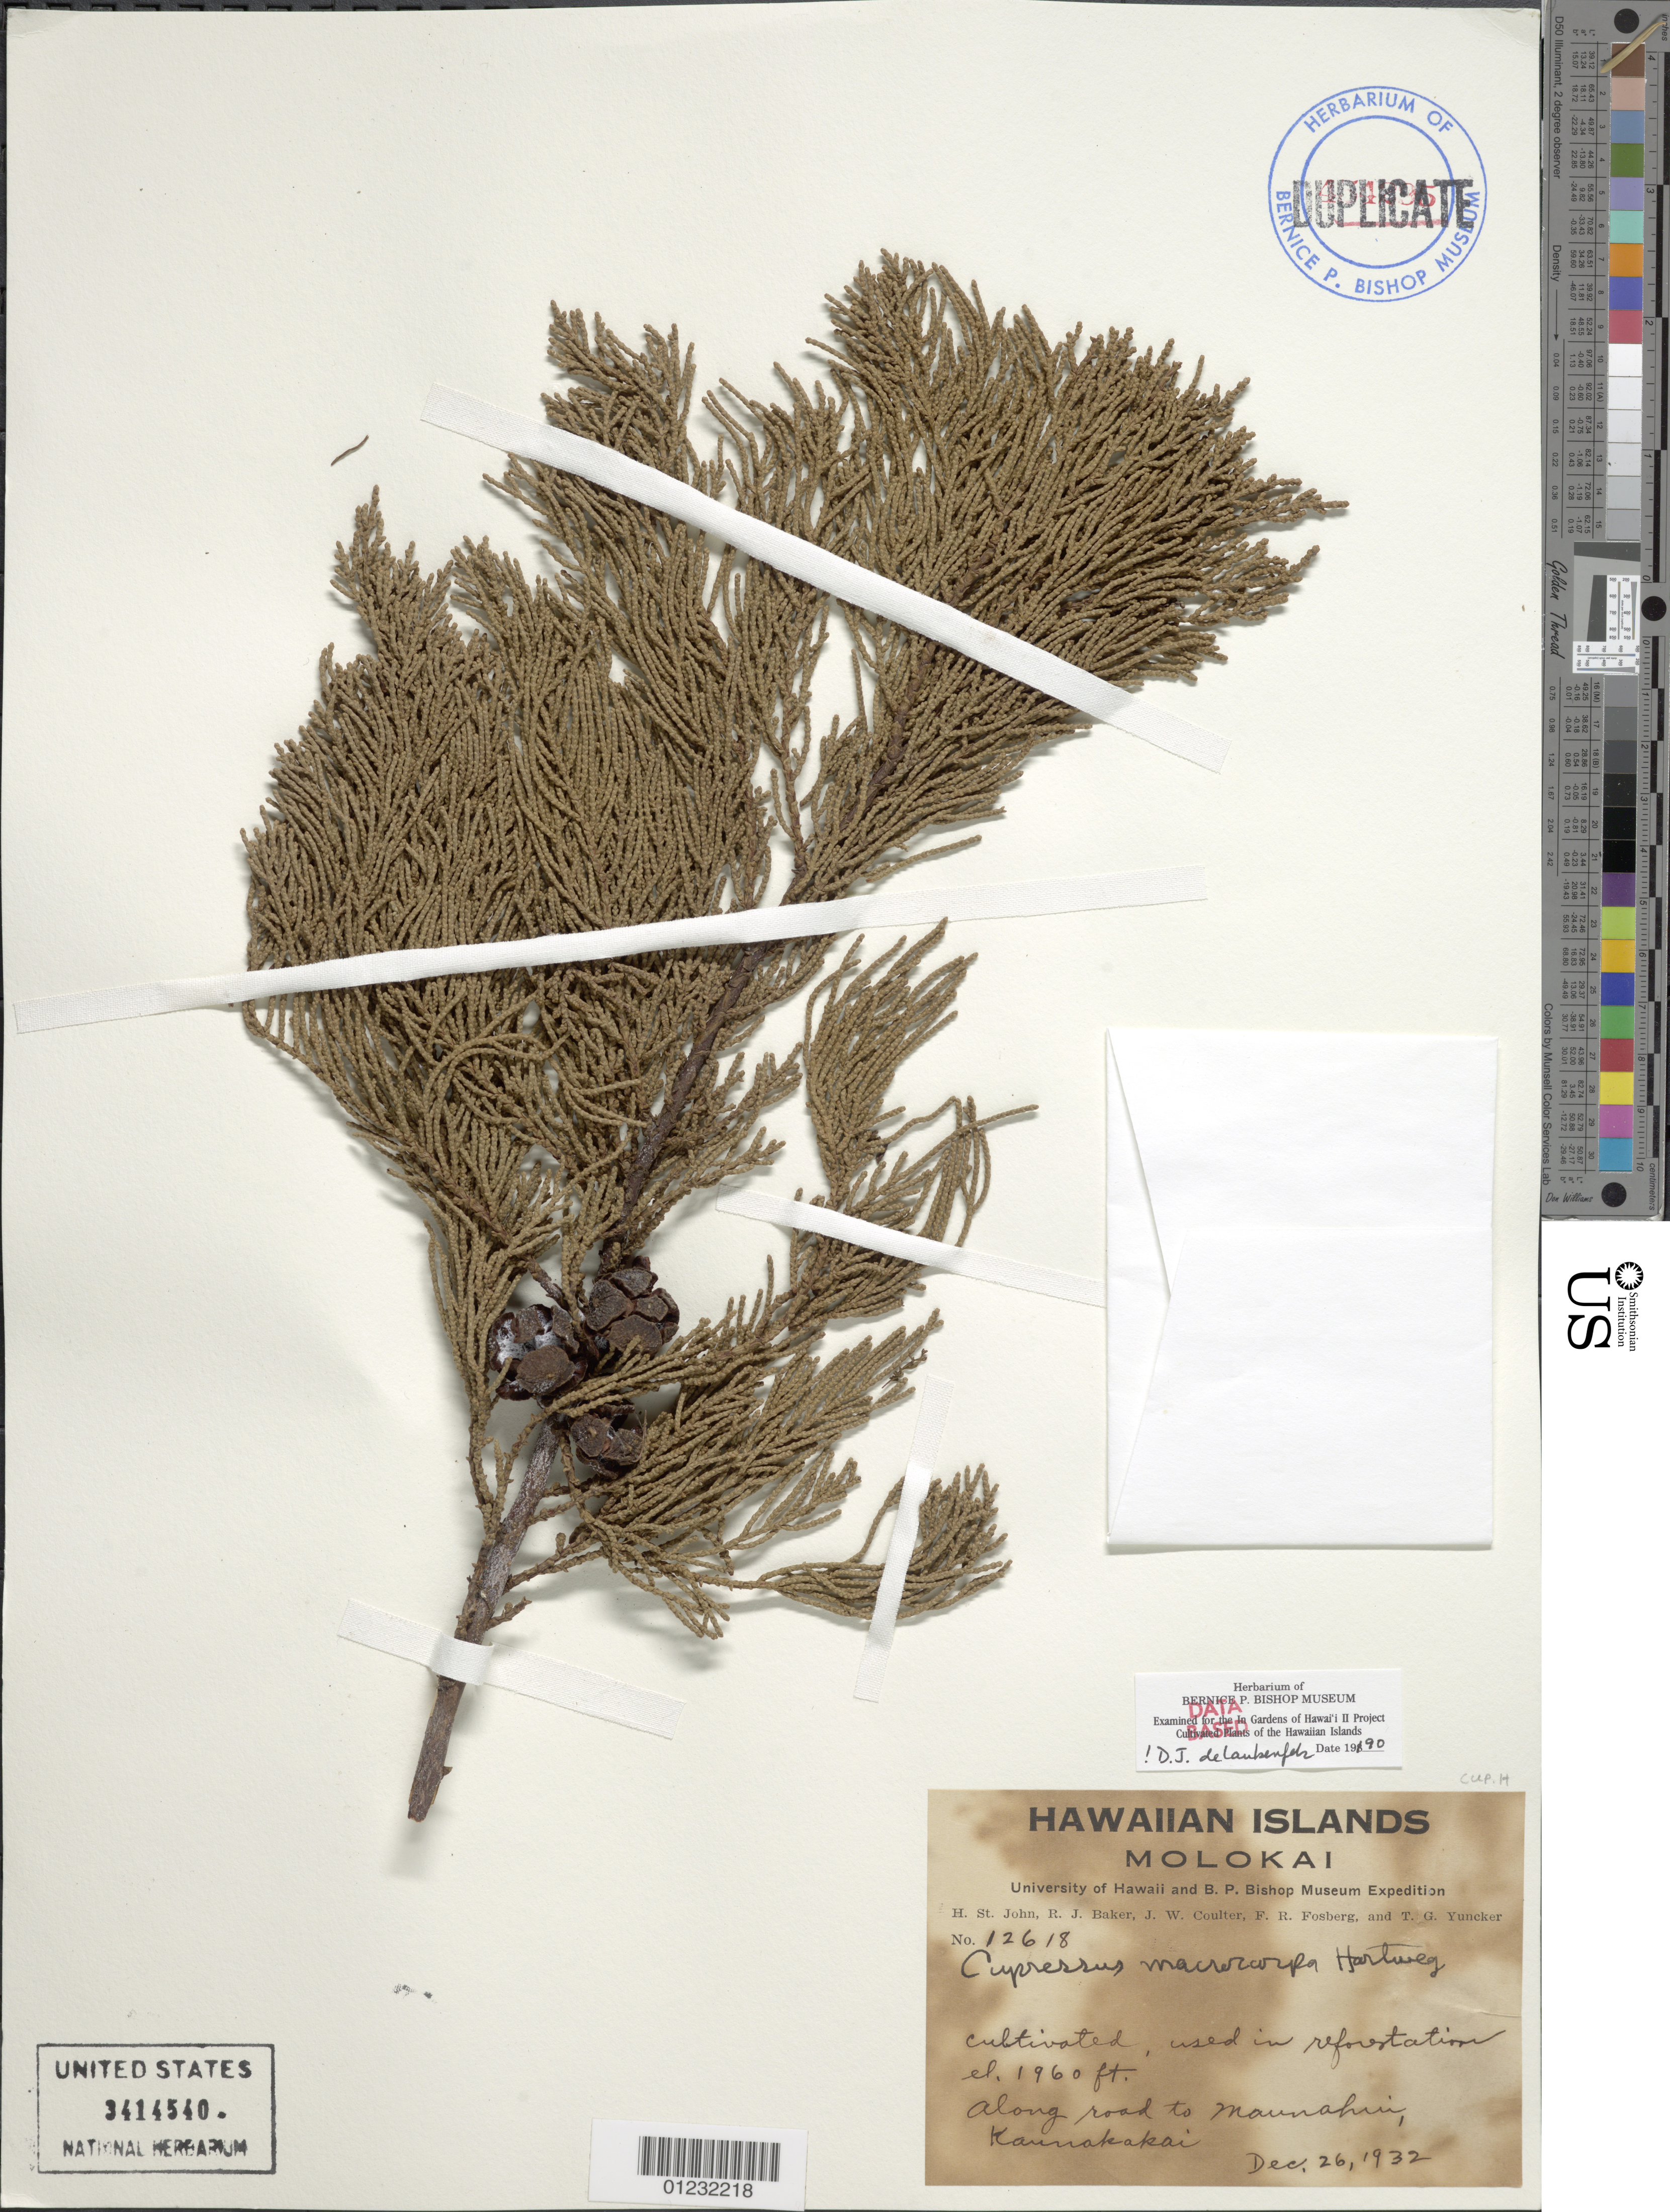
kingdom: Plantae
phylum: Tracheophyta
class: Pinopsida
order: Pinales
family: Cupressaceae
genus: Hesperocyparis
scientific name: Hesperocyparis macrocarpa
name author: (Hartw. ex Gordon) Bartel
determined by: (US) Smithsonian Institution - National Museum of Natural History - Department of Botany (UNITED STATES)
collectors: H. St. John, R. J. Baker, J. W. Coulter & F. R. Fosberg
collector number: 12618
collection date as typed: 26 Dec 1932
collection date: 1932-12-26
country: United States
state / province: Hawaii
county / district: Maui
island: Moloka'i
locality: Kaunakakai, along road to Maunahui.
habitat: Along road.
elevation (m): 597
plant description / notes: Voucher, State contract UCI1998-1 (ESP)-042 field no. Hawaii 259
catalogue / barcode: US 3414540